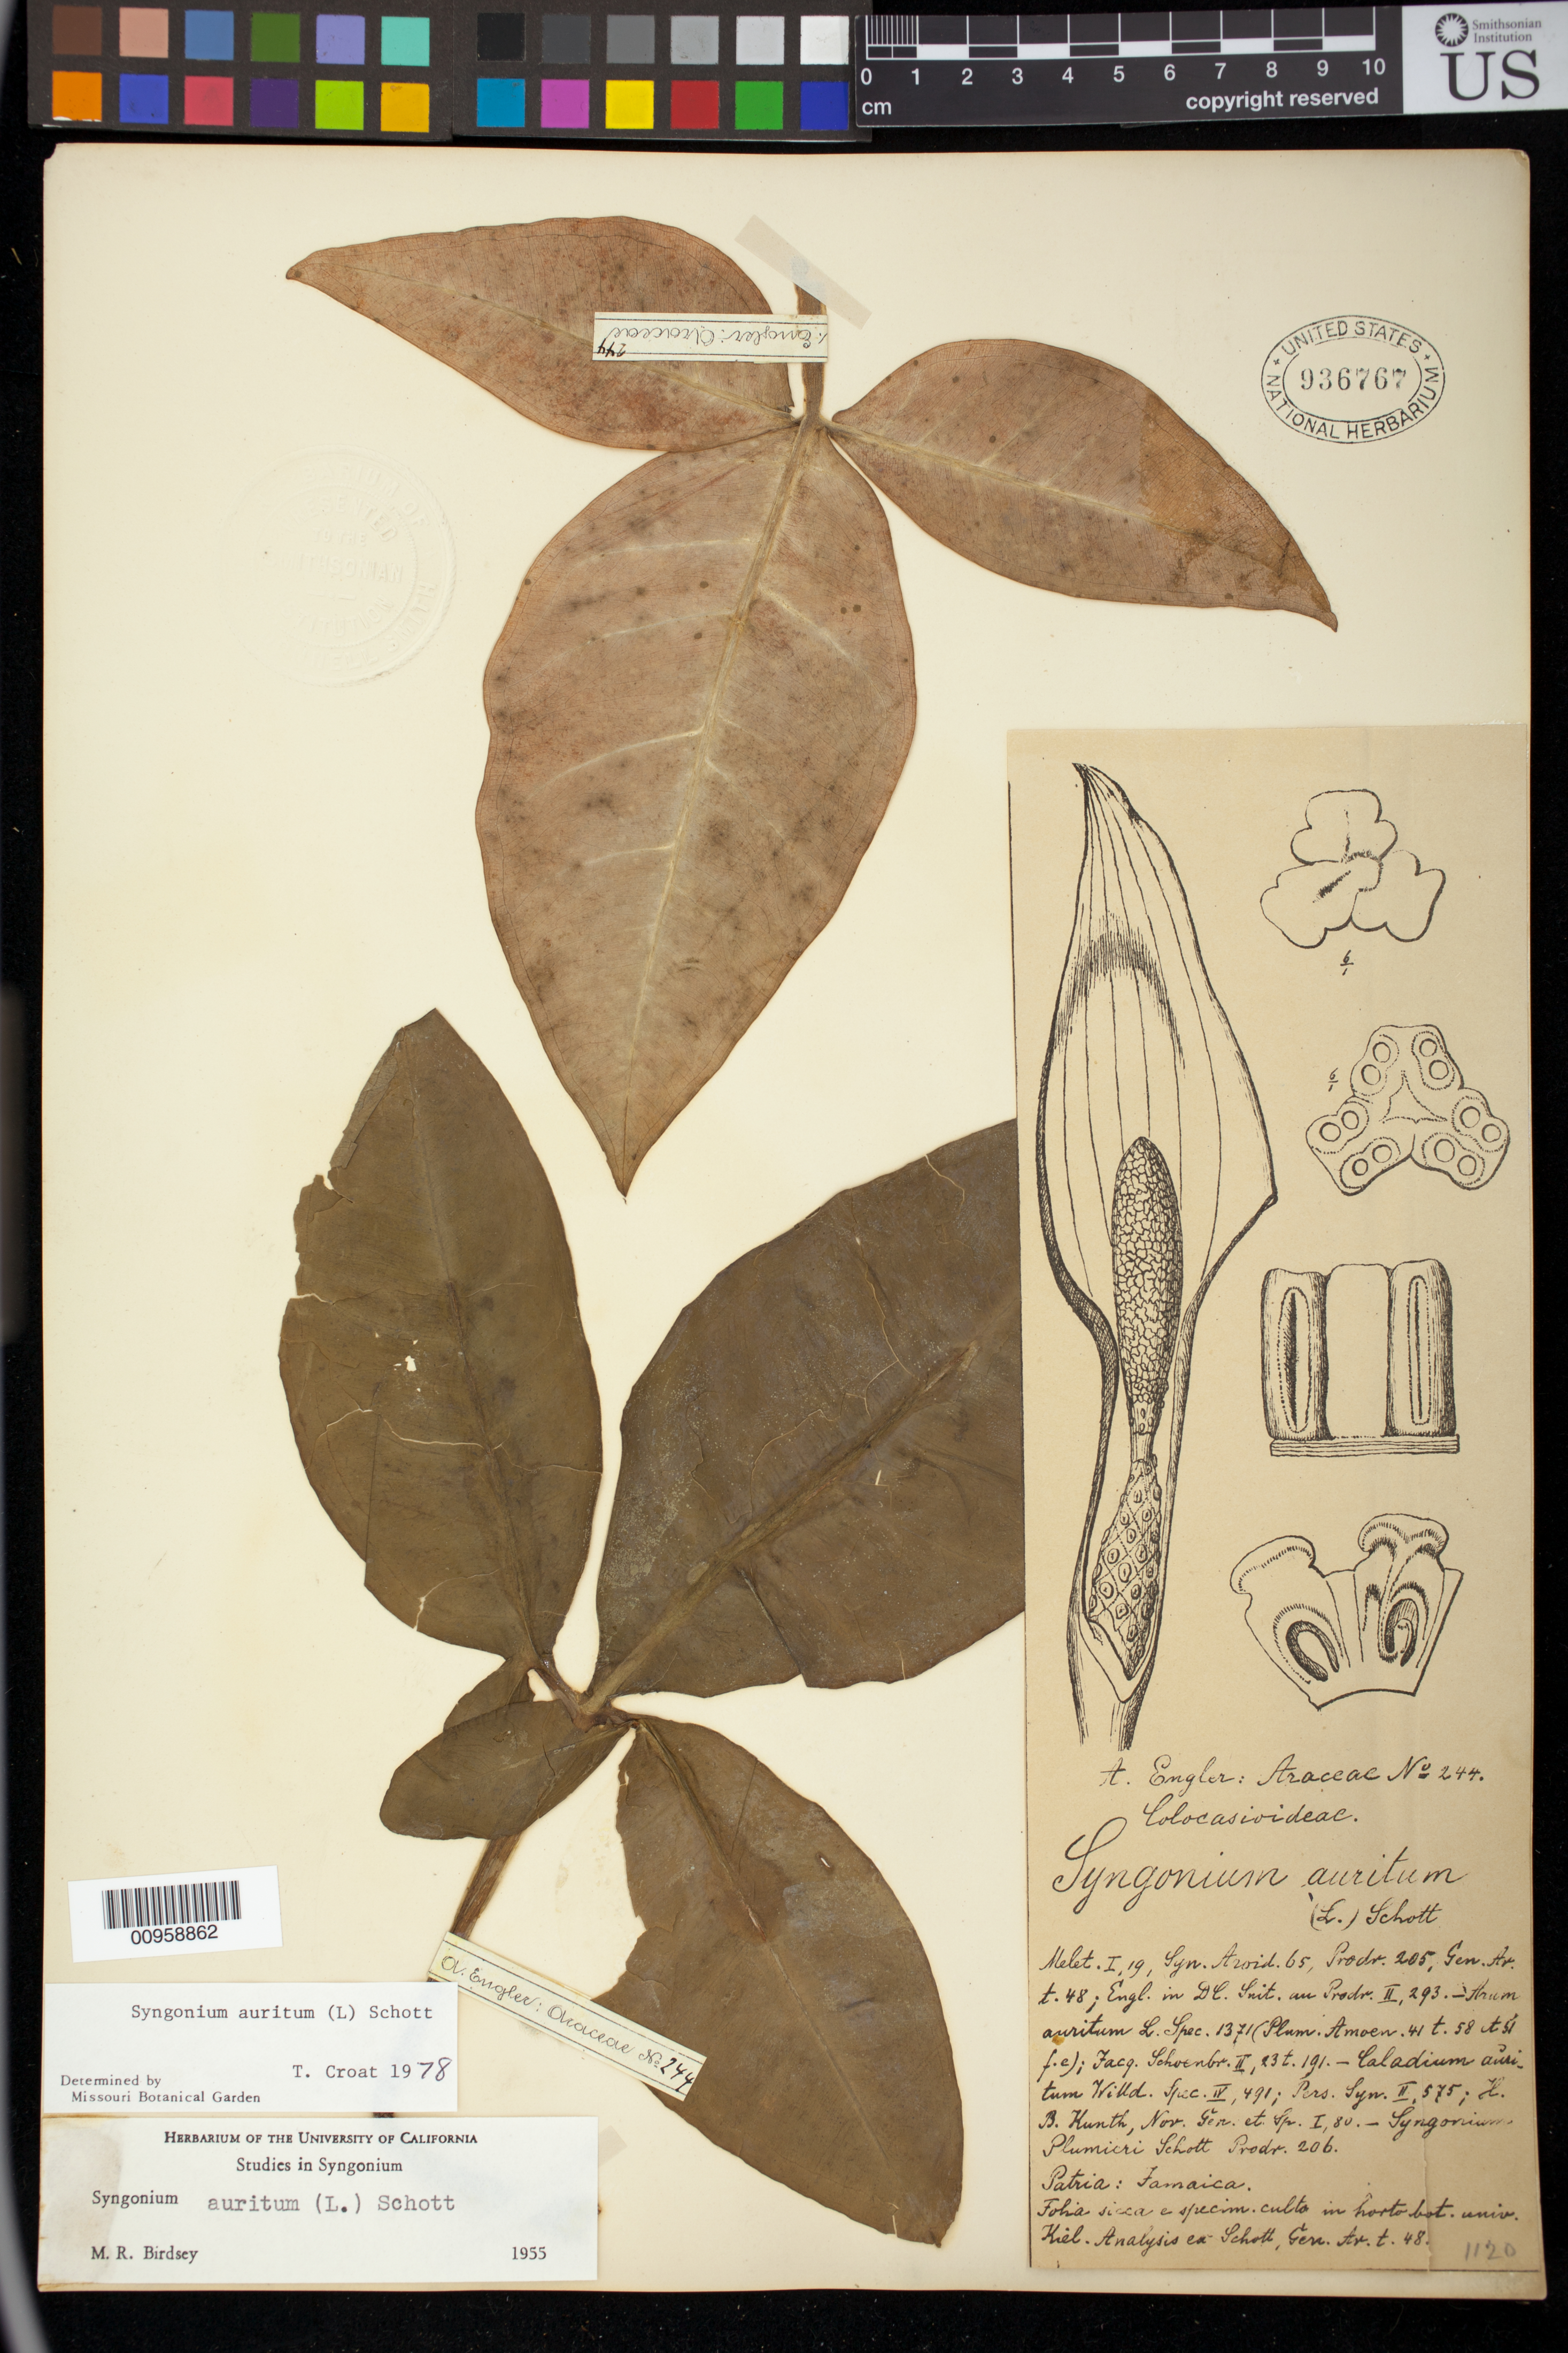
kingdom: Plantae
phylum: Tracheophyta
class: Liliopsida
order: Alismatales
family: Araceae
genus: Syngonium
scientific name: Syngonium auritum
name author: (L.) Schott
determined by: Croat, Thomas B., Missouri Botanical Garden (MO)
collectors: A. Engler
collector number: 244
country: Jamaica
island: Jamaica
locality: In horto bot. univ.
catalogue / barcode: US 936767